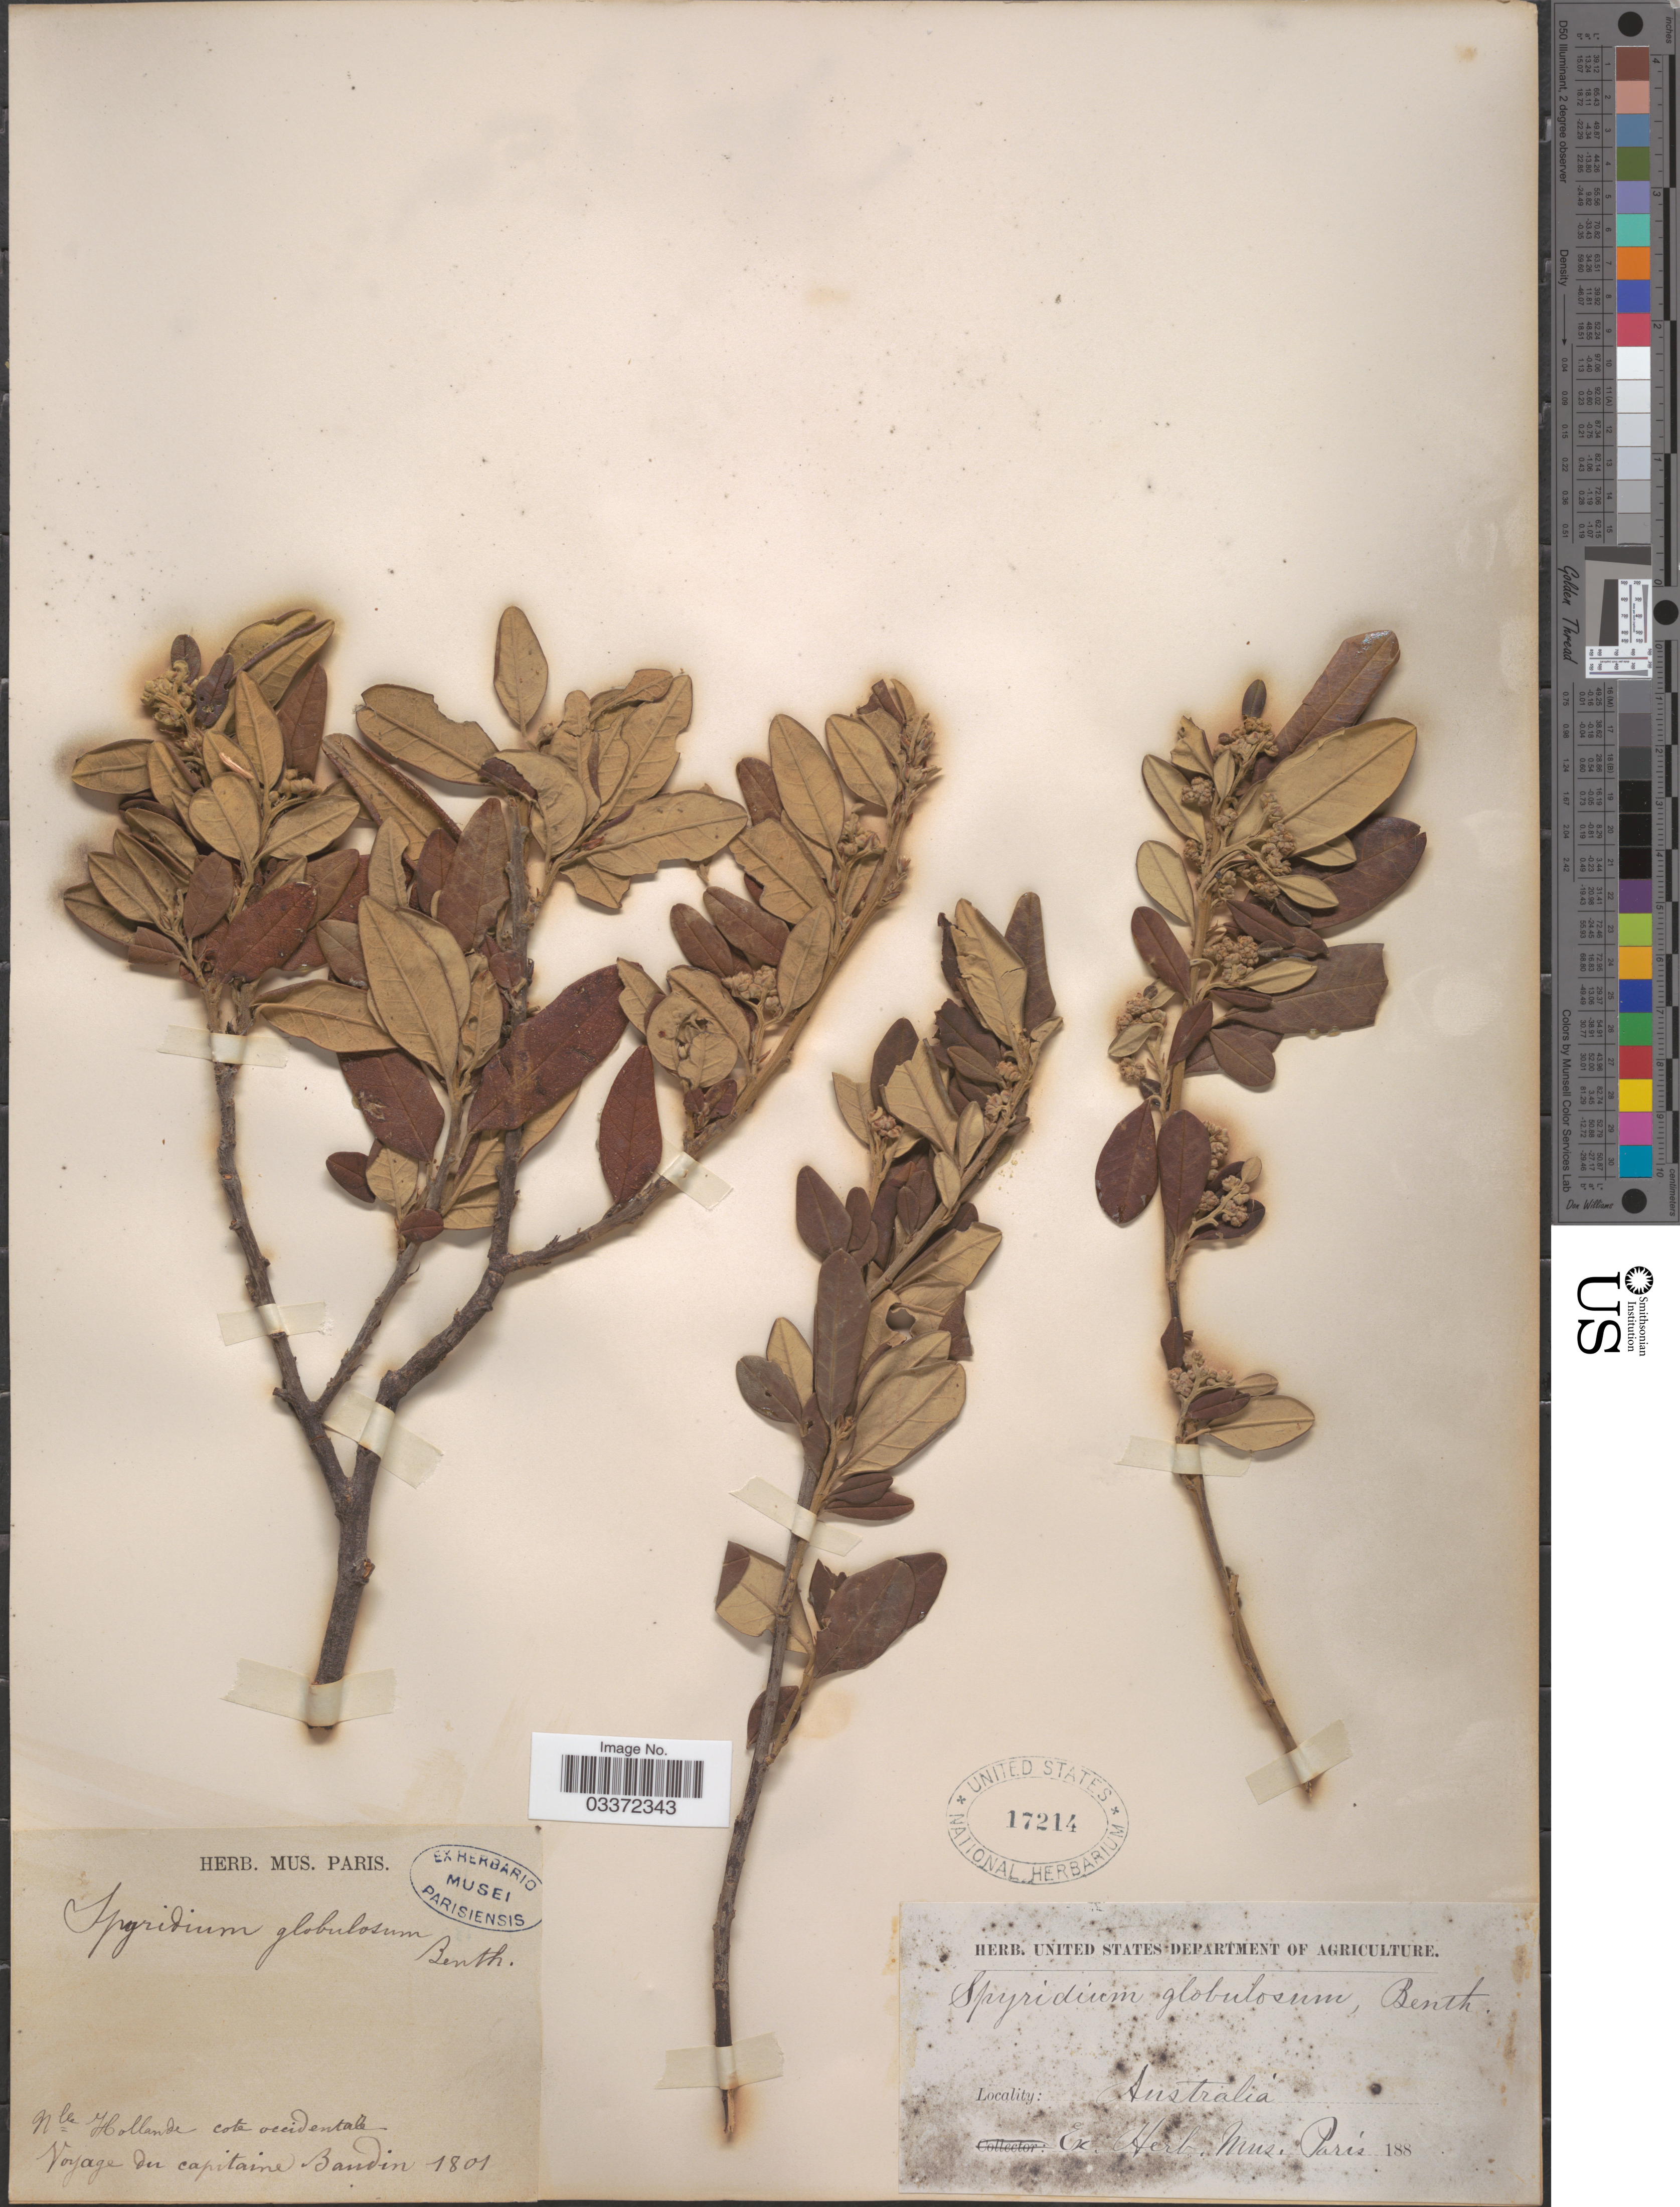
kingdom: Plantae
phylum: Tracheophyta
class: Magnoliopsida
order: Rosales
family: Rhamnaceae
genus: Spyridium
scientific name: Spyridium globulosum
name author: Benth.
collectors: T. Baudin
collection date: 1801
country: Australia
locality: Nlle Hollande cote occidentale.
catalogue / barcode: US 17214